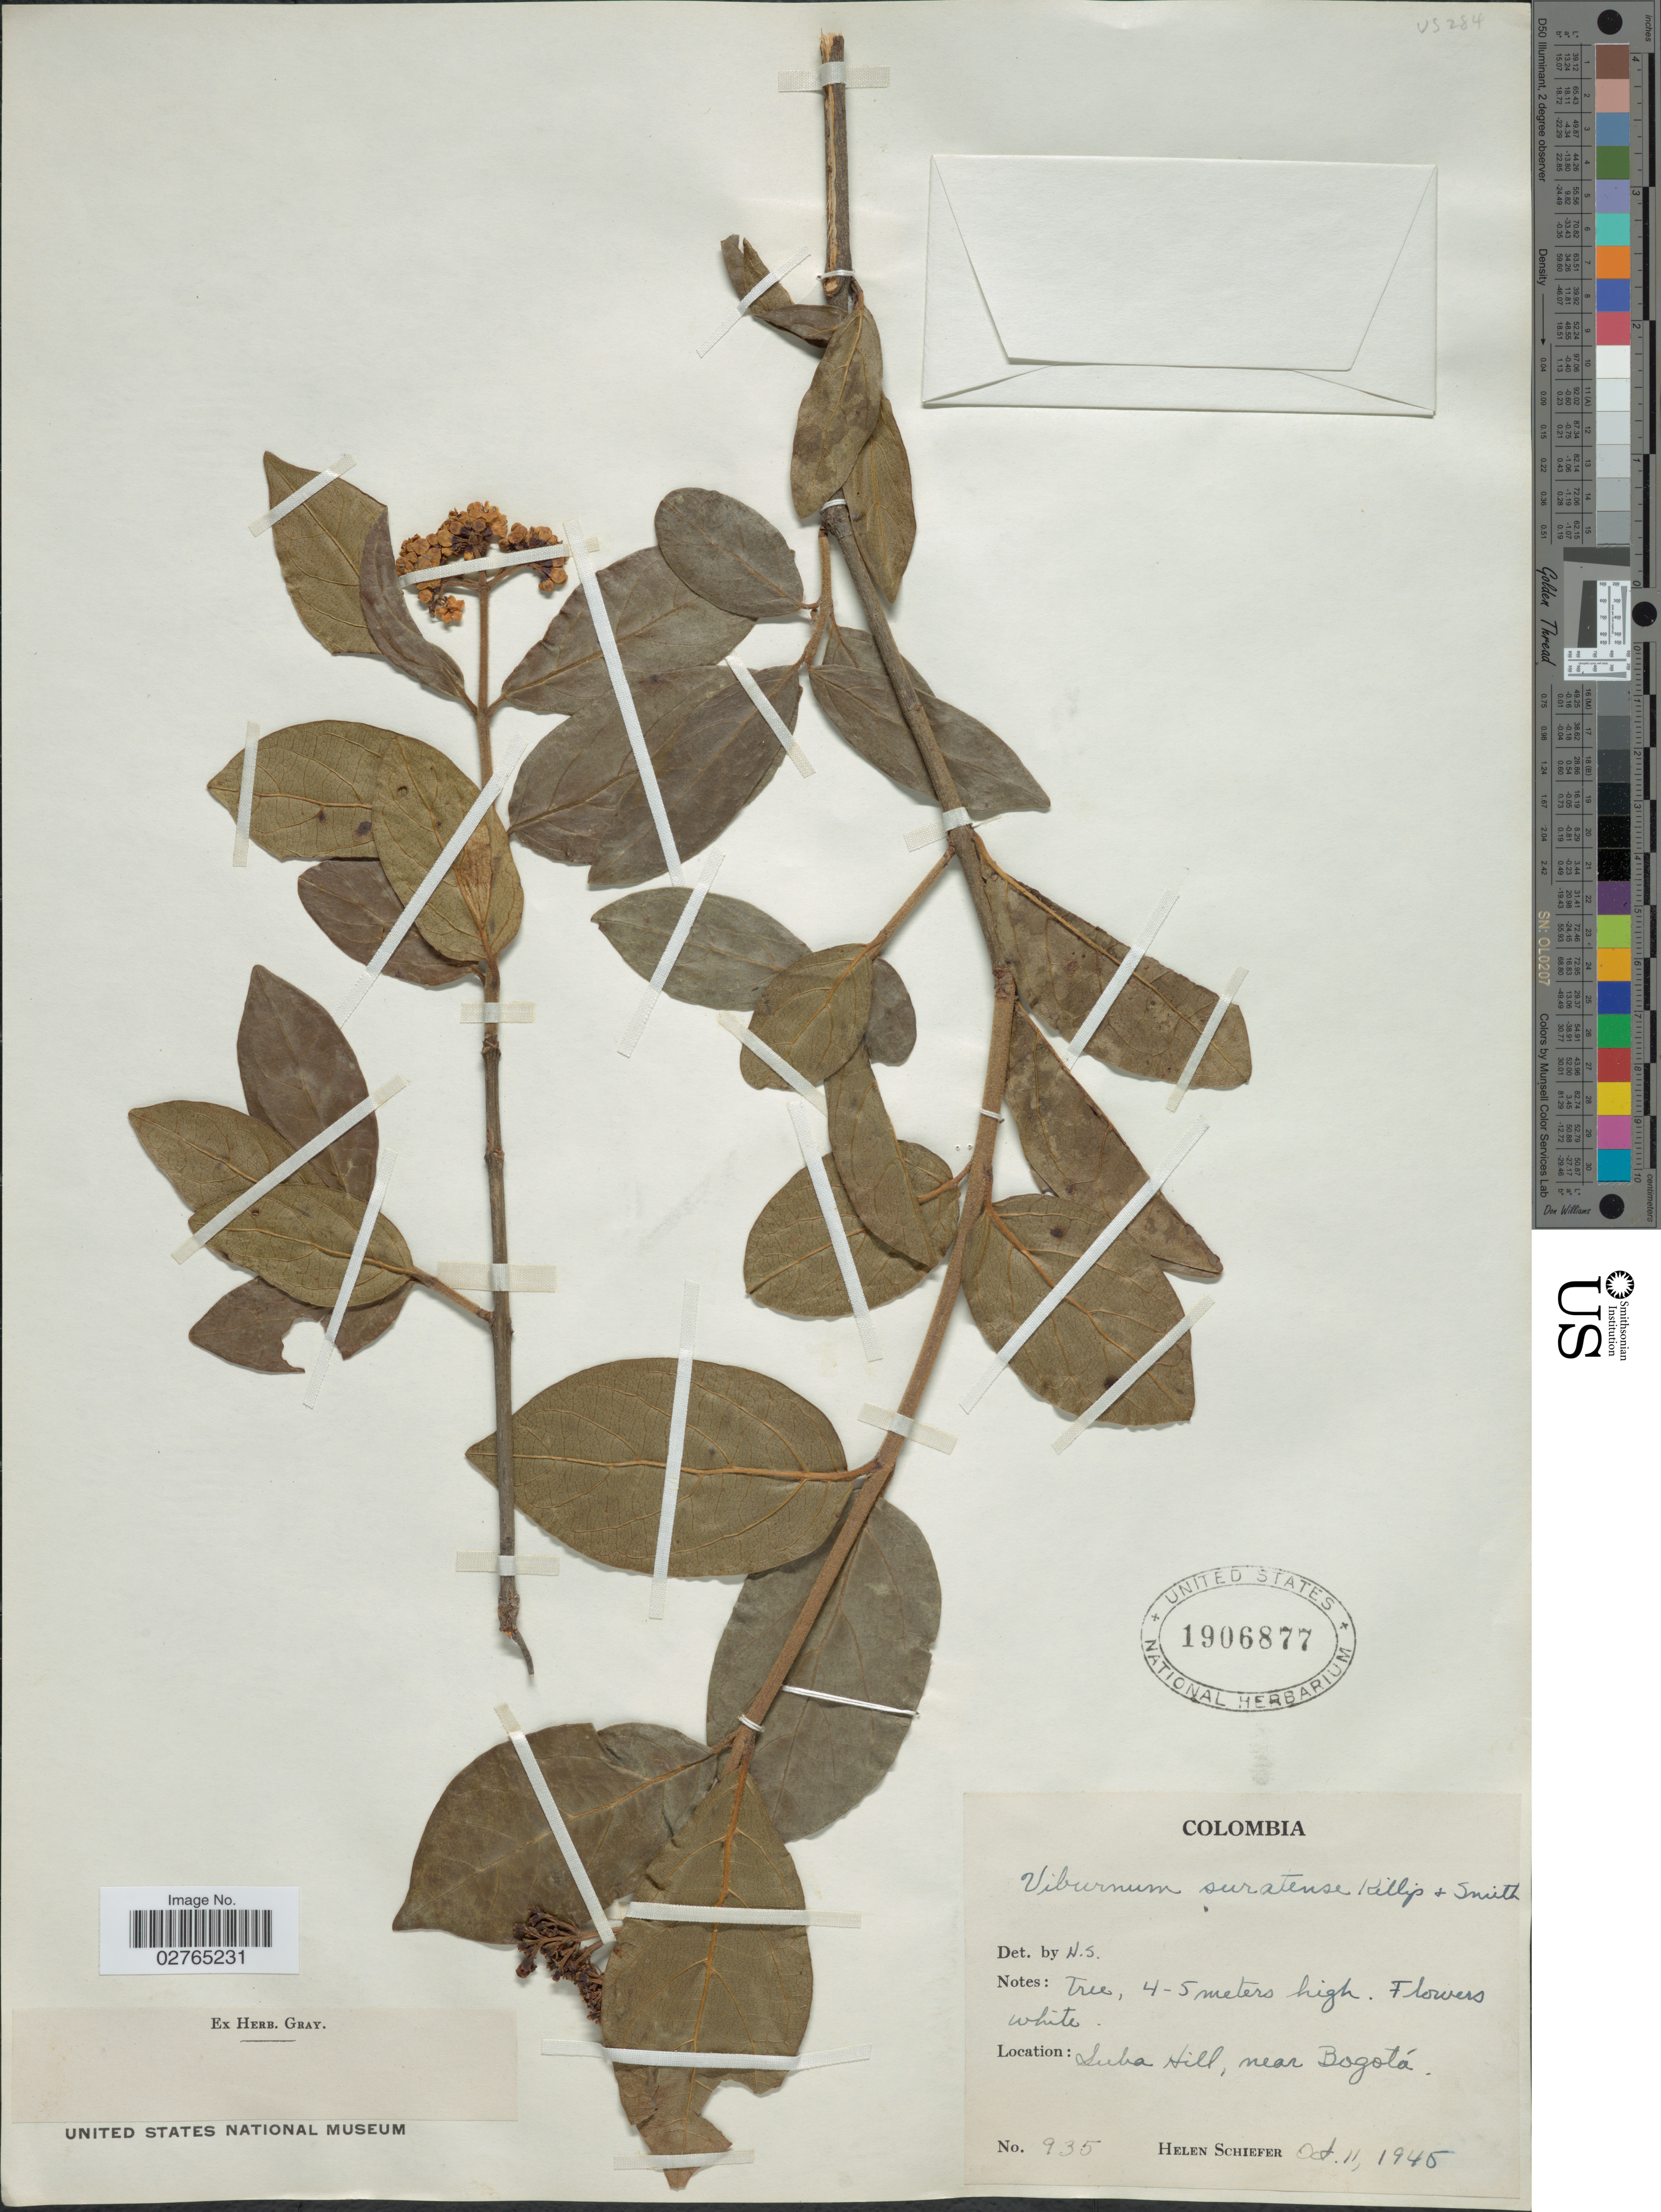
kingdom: Plantae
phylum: Tracheophyta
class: Magnoliopsida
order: Dipsacales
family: Viburnaceae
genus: Viburnum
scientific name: Viburnum suratense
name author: Killip & A.C. Sm.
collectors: H. Schiefer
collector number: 935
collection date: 1940-10-11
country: Colombia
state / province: Bogota D.C.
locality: Suba Hill, near Bogotá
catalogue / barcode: US 1906877